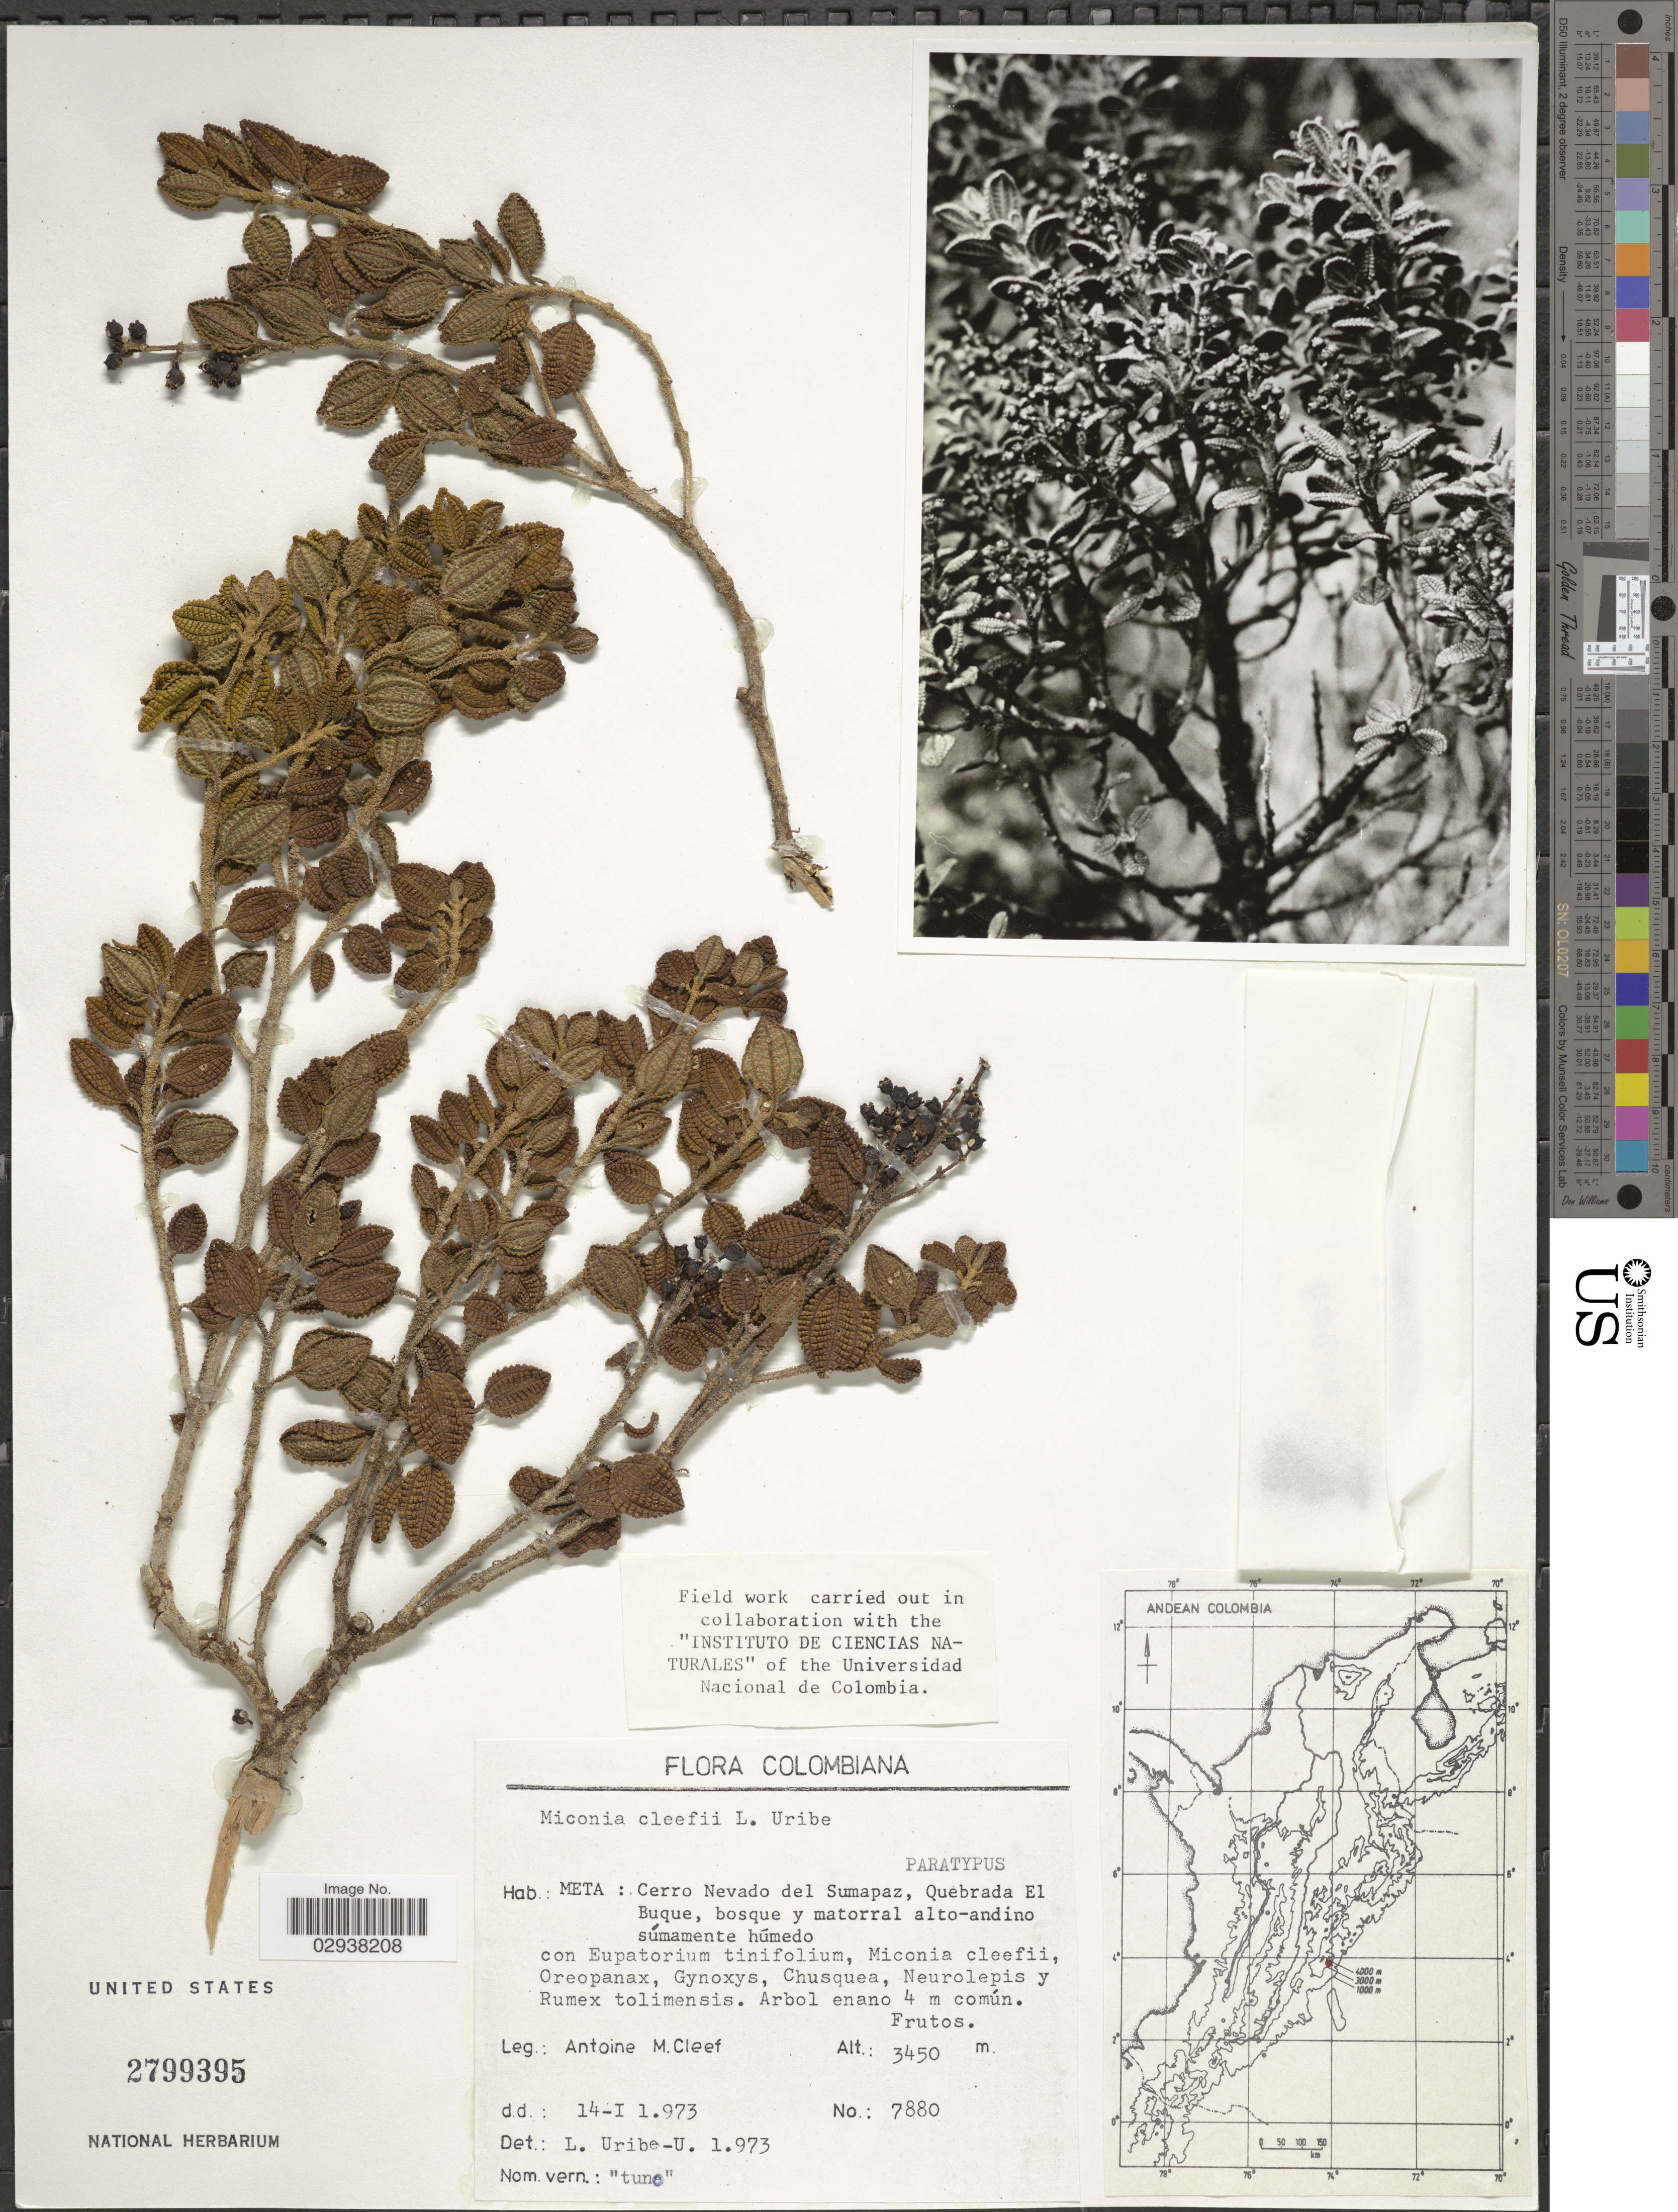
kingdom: Plantae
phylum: Tracheophyta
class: Magnoliopsida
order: Myrtales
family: Melastomataceae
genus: Miconia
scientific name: Miconia cleefii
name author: L. Uribe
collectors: A. M. Cleef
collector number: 7880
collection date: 1973-01-14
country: Colombia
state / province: Meta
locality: Cerro Nevado del Sumapaz, Quebrada El Buque.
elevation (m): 3450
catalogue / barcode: US 2799395